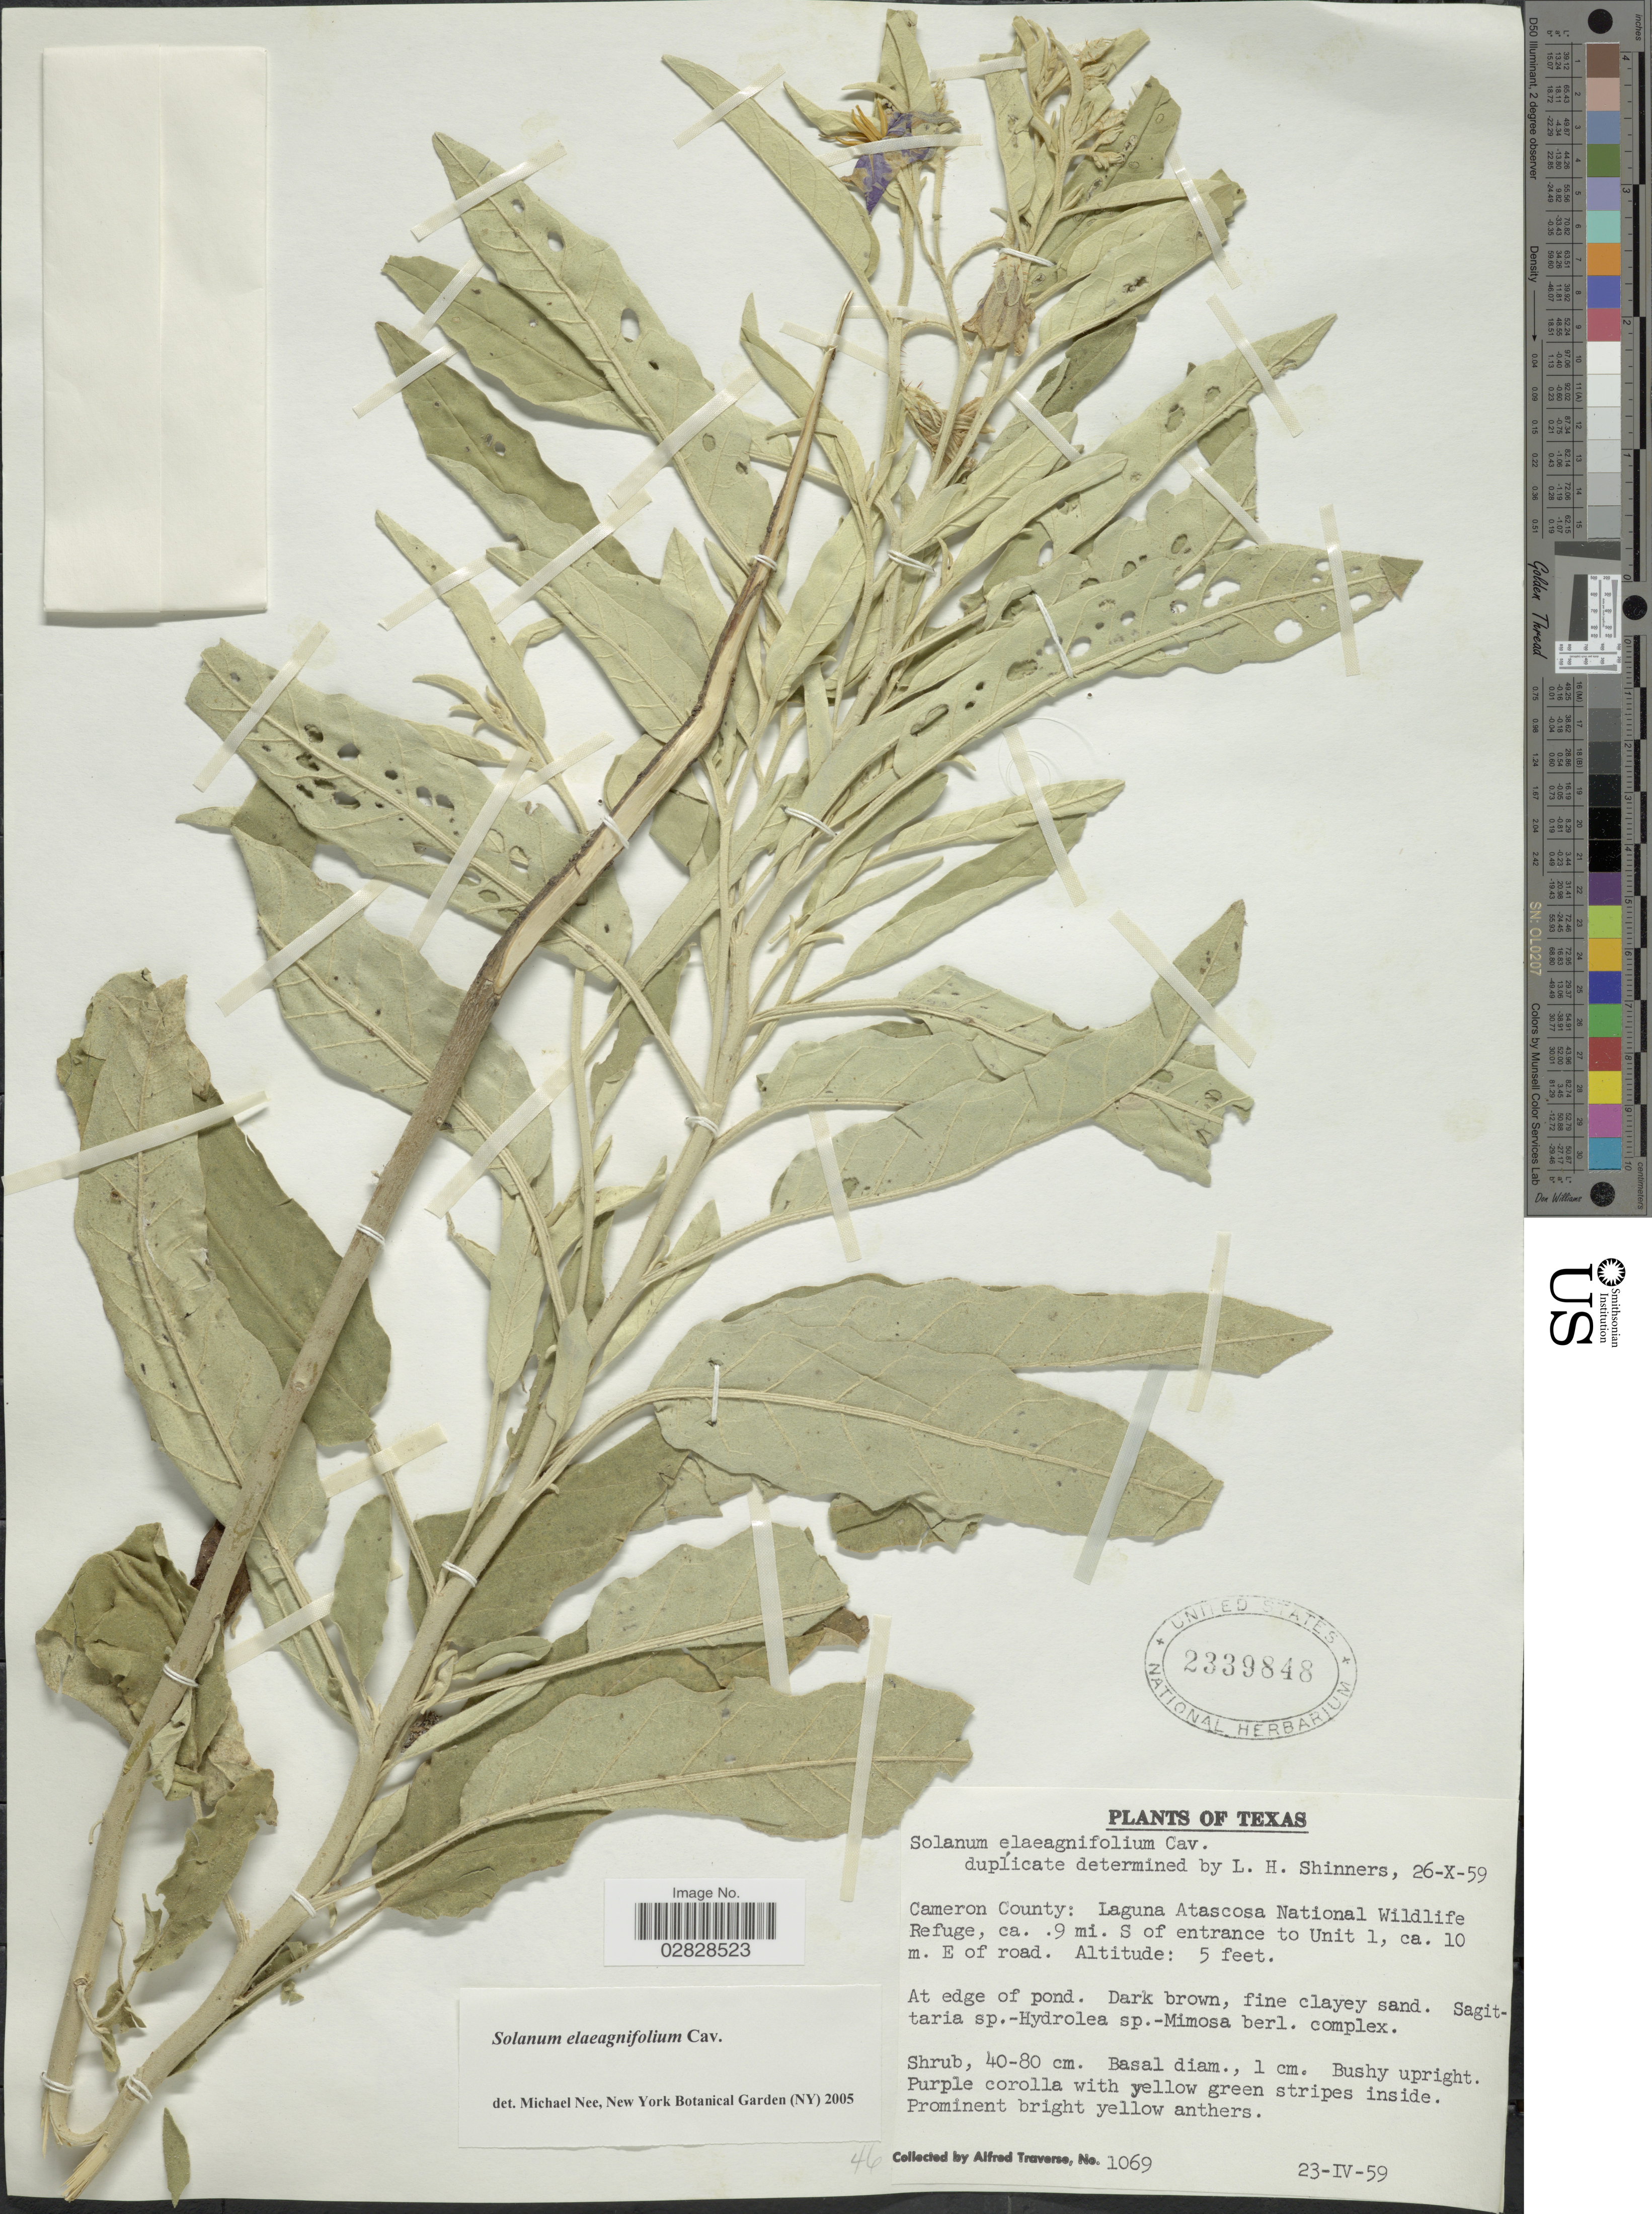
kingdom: Plantae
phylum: Tracheophyta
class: Magnoliopsida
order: Solanales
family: Solanaceae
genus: Solanum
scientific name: Solanum elaeagnifolium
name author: Cav.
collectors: A. Traverse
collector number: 1069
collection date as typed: Transcribed d/m/y: 23/4/59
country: United States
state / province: Texas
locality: Cameron County: Laguna Atascosa National Wildlife Refuge, ca. 9 mi. S of entrance to Unit 1, ca. 10 m. E of road.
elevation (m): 2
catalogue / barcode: US 2339848